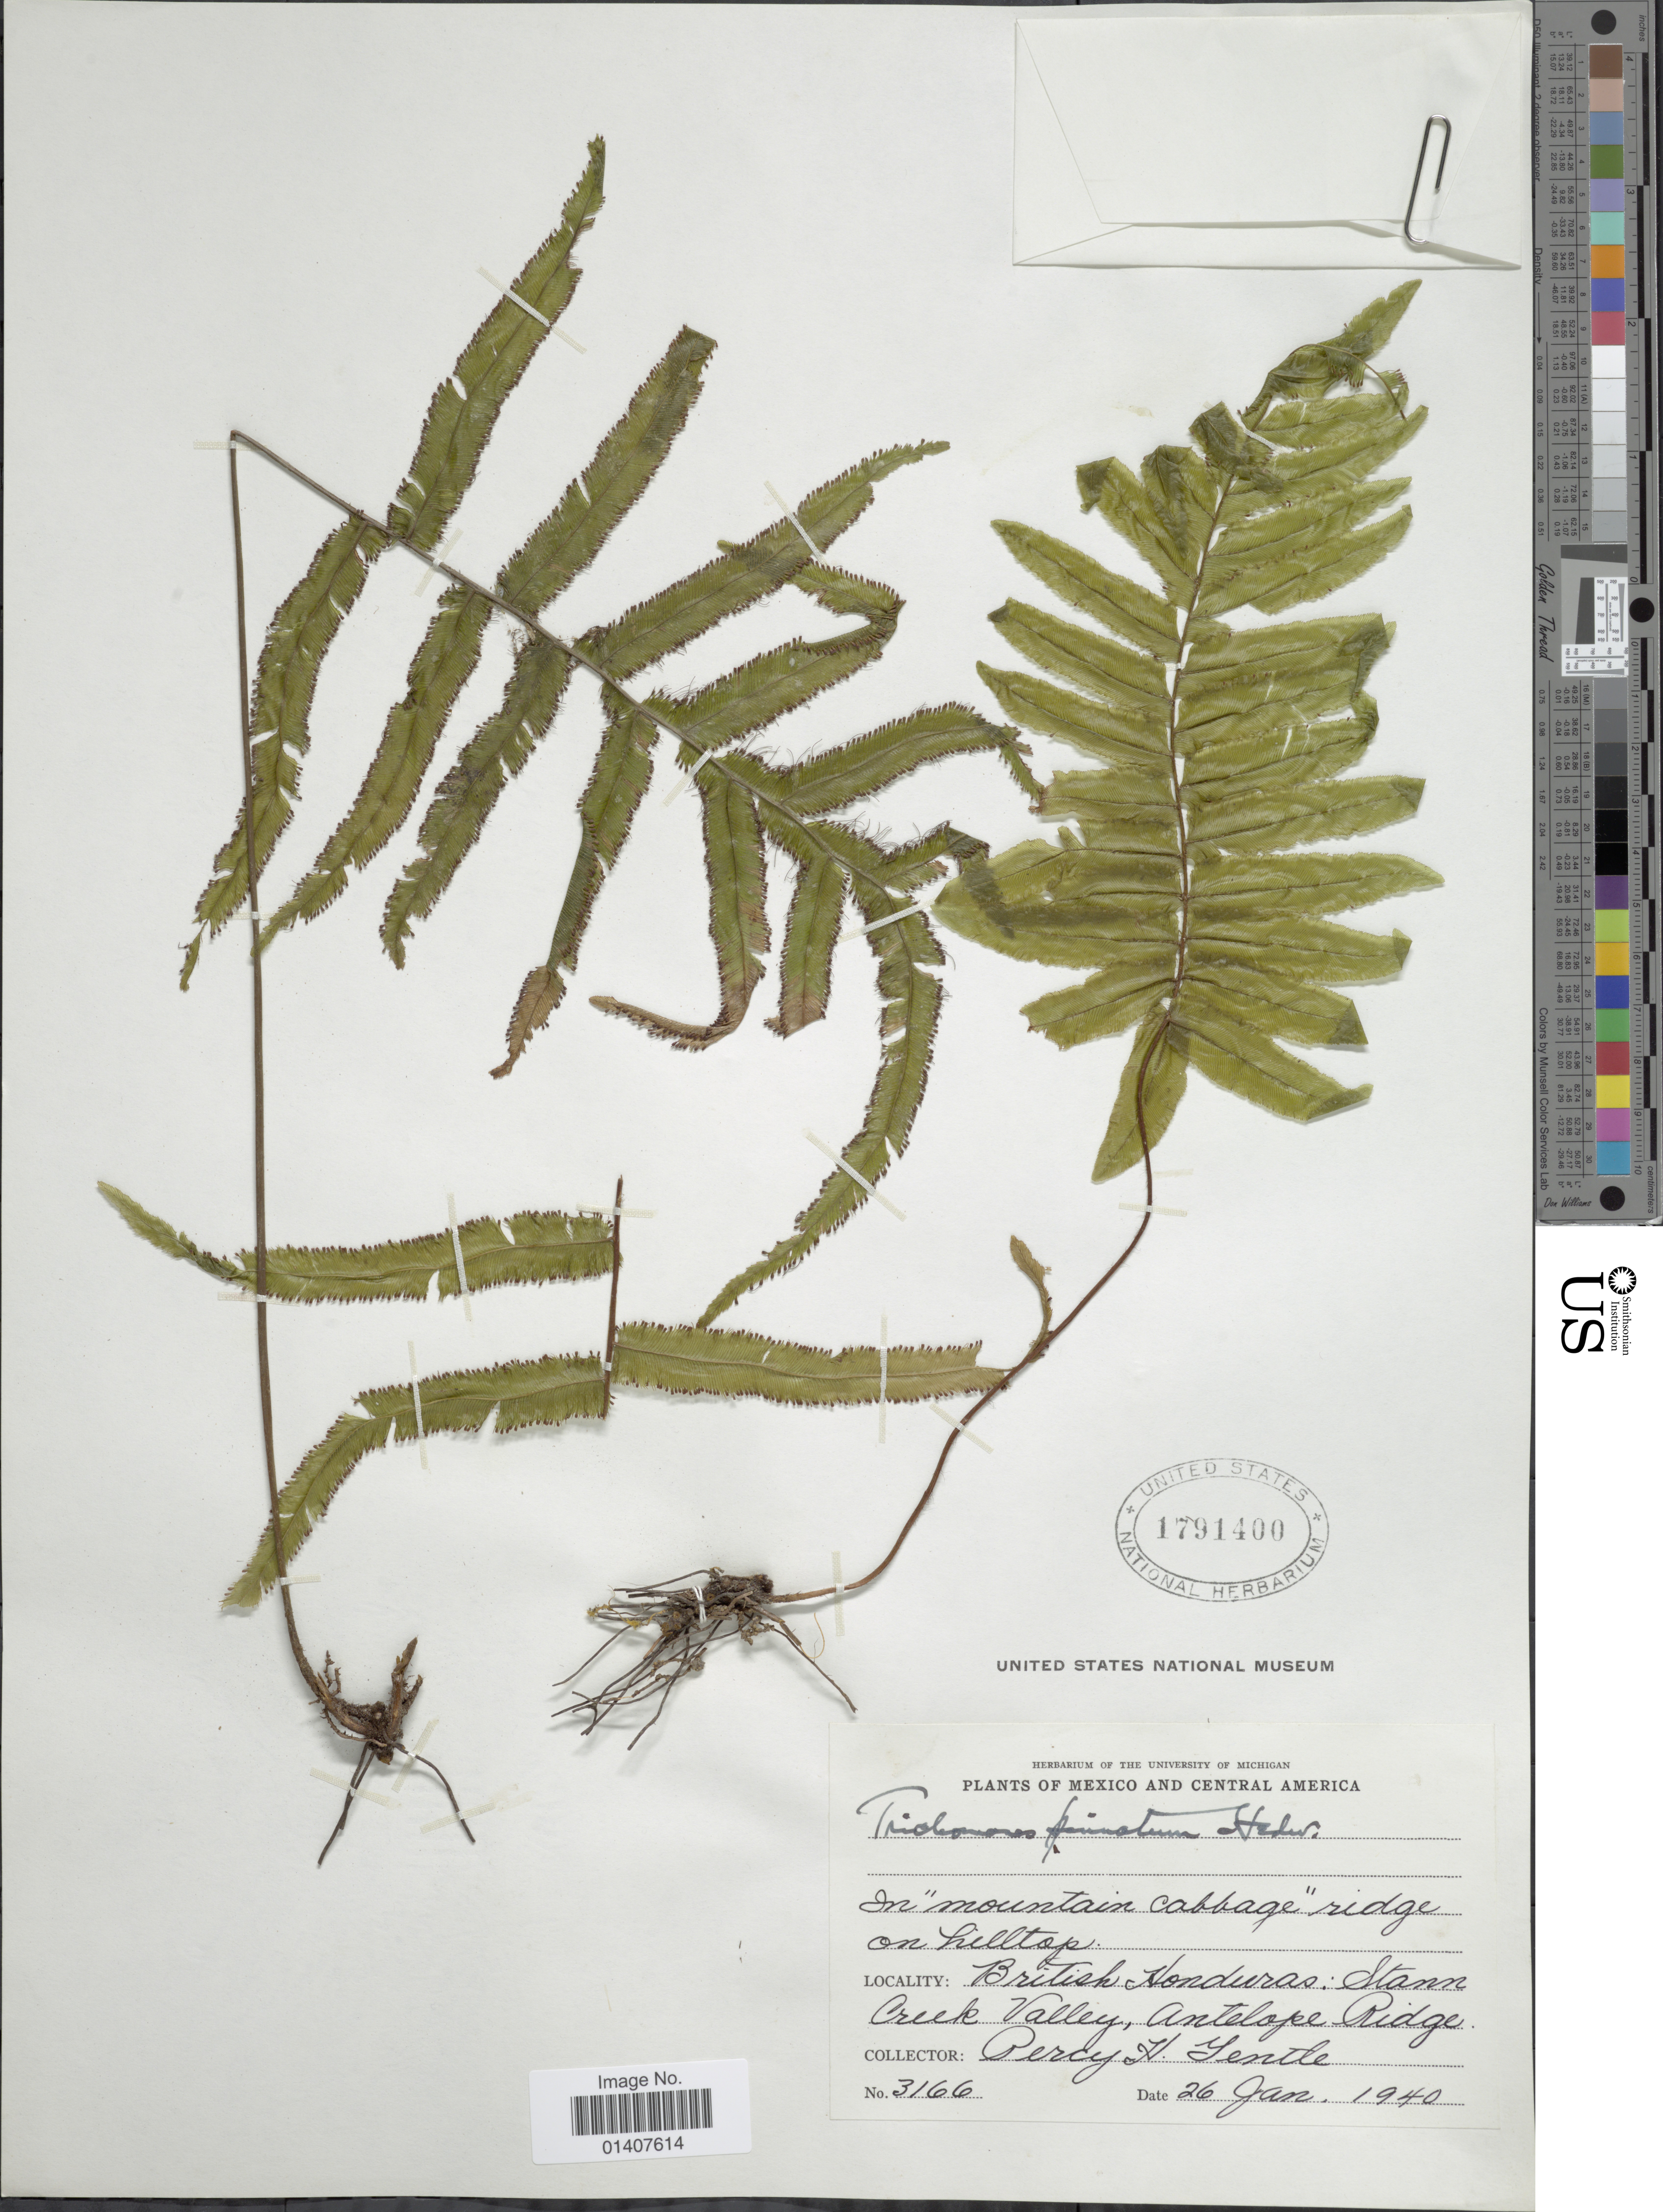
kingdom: Plantae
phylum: Tracheophyta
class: Polypodiopsida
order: Hymenophyllales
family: Hymenophyllaceae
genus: Trichomanes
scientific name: Trichomanes pinnatum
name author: Hedw.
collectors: P. H. Gentle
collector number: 3166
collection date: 1940-01-26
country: Belize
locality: Mexico and Central America, in "mountain cabbage" ridge on hilltop, british Honduras: Stann Creek valley, Antelope Ridge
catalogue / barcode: US 1791400